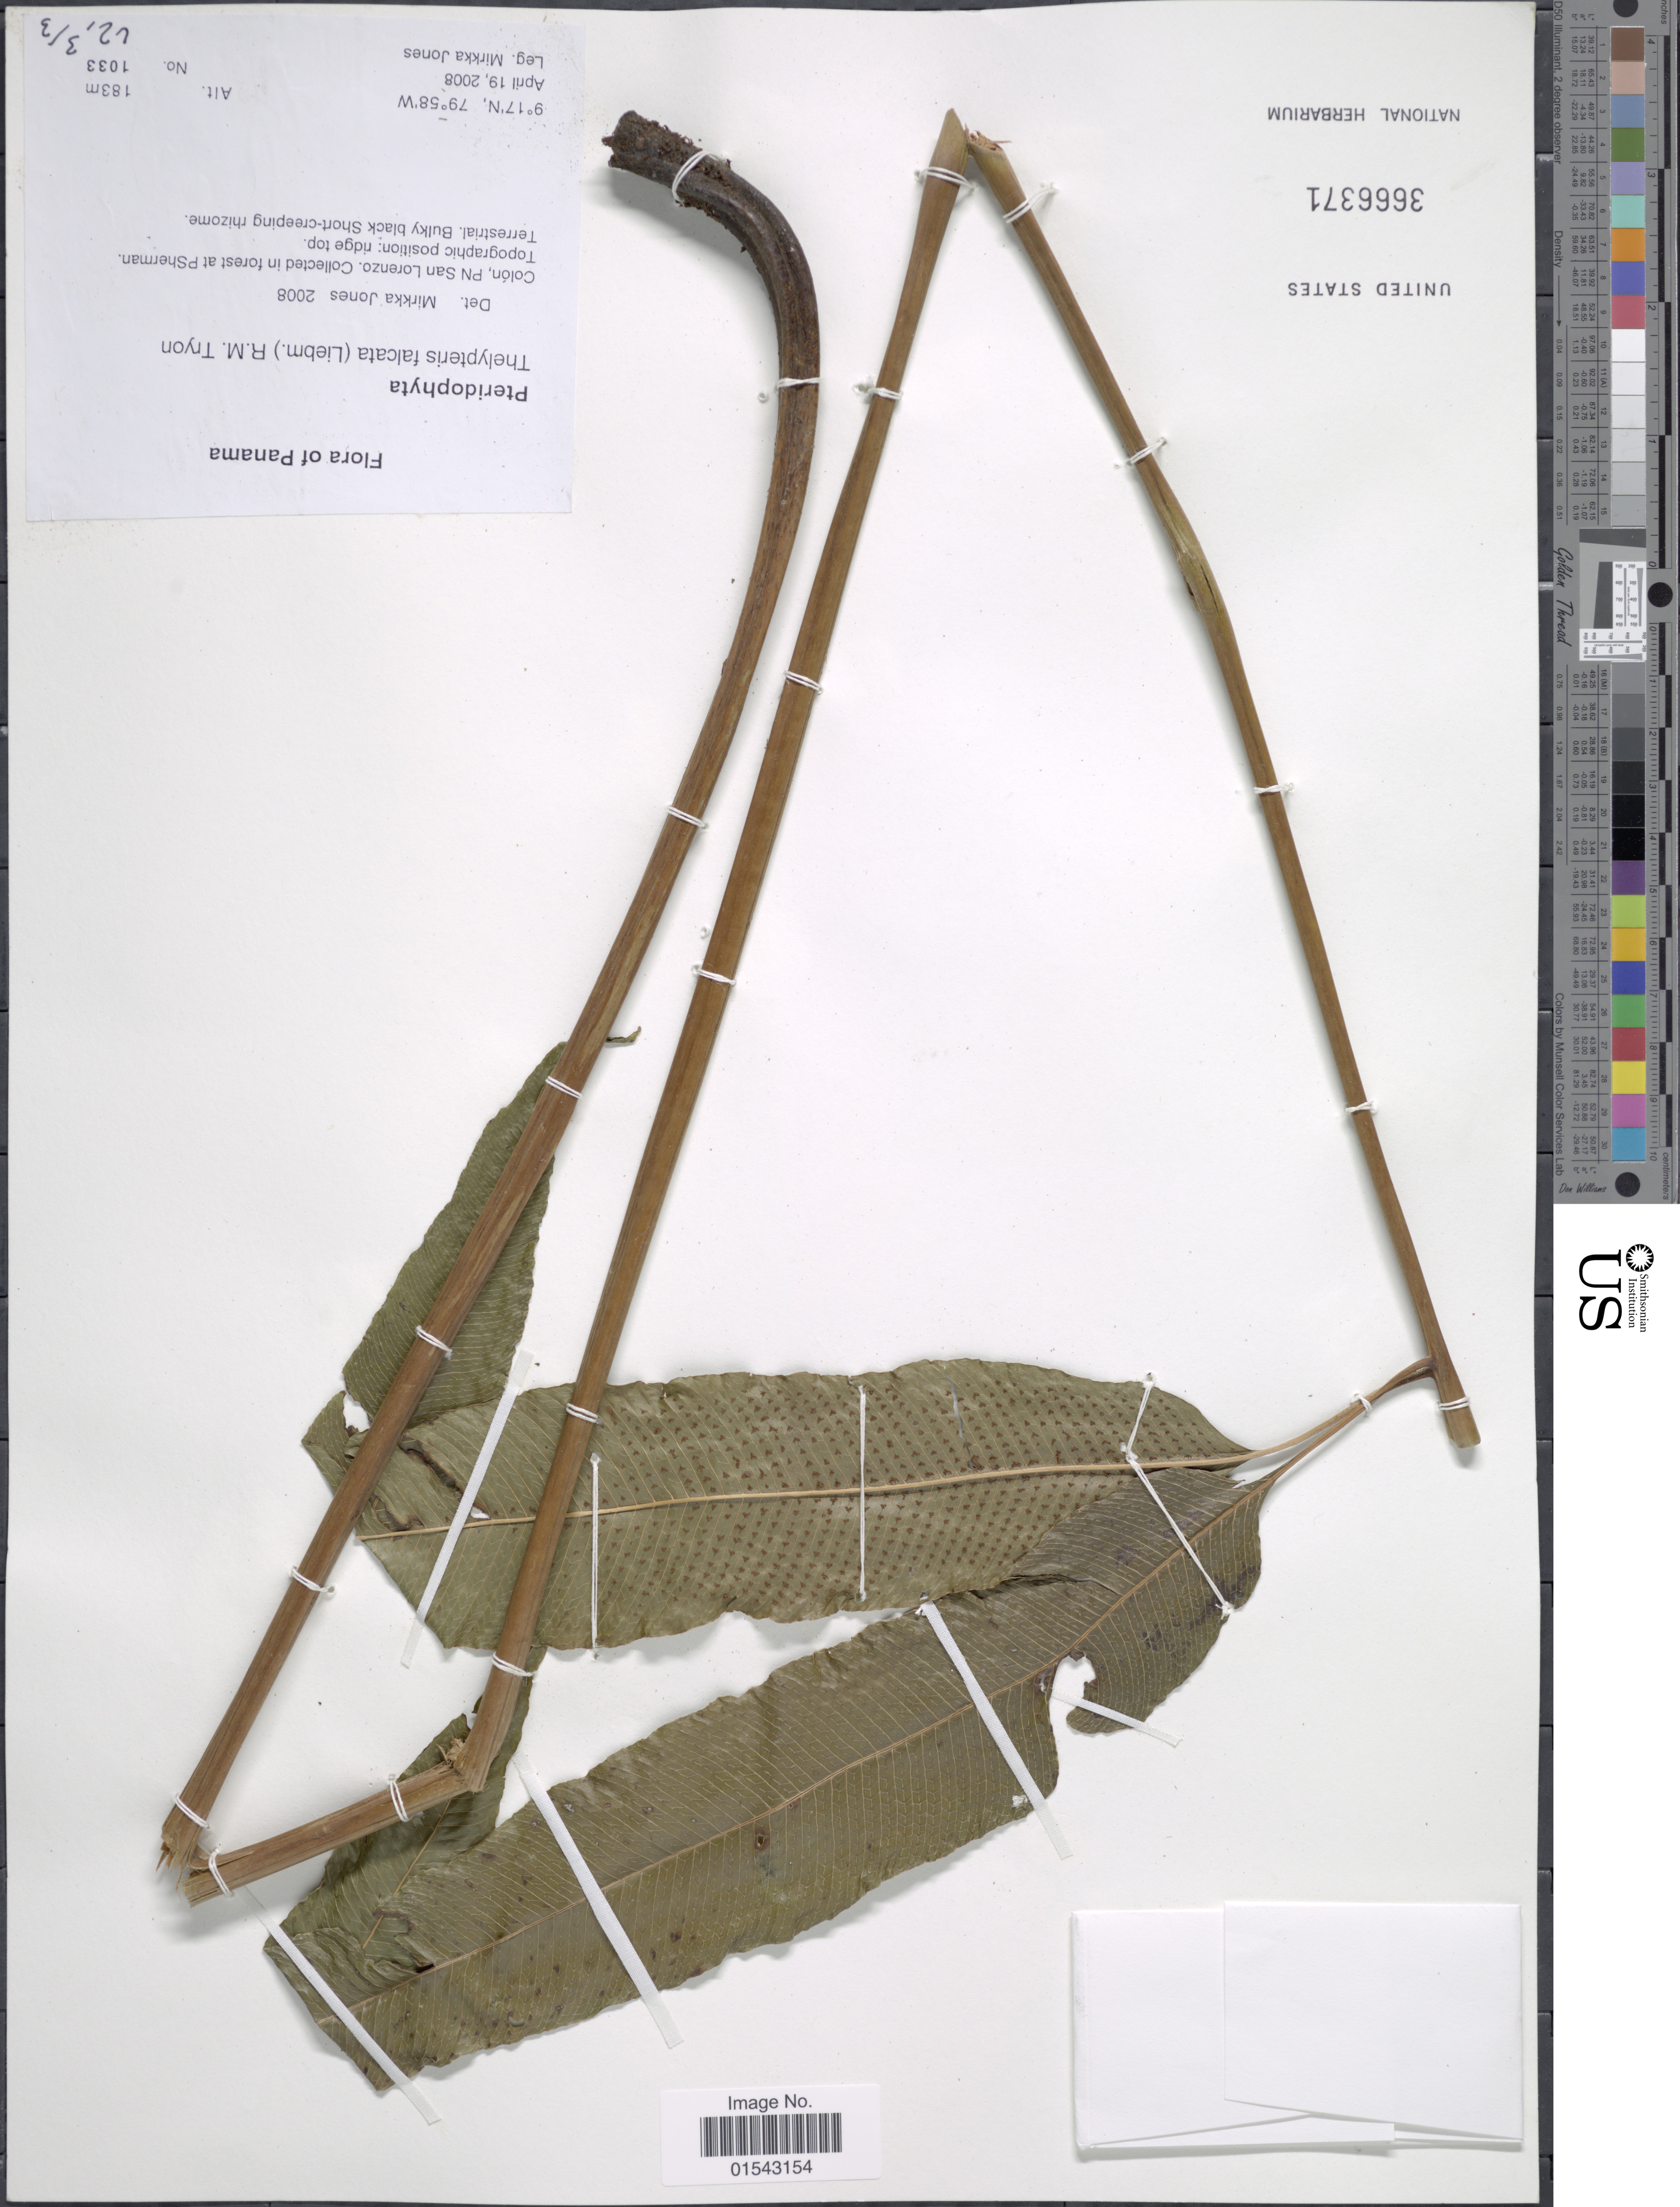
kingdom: Plantae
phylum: Tracheophyta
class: Polypodiopsida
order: Polypodiales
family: Thelypteridaceae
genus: Meniscium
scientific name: Meniscium falcatum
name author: Liebm.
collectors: M. Jones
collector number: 1033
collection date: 2008-04-19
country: Panama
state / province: Colón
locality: Colon, PN San Lorenzo, forest at PSherman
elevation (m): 183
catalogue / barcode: US 3666371